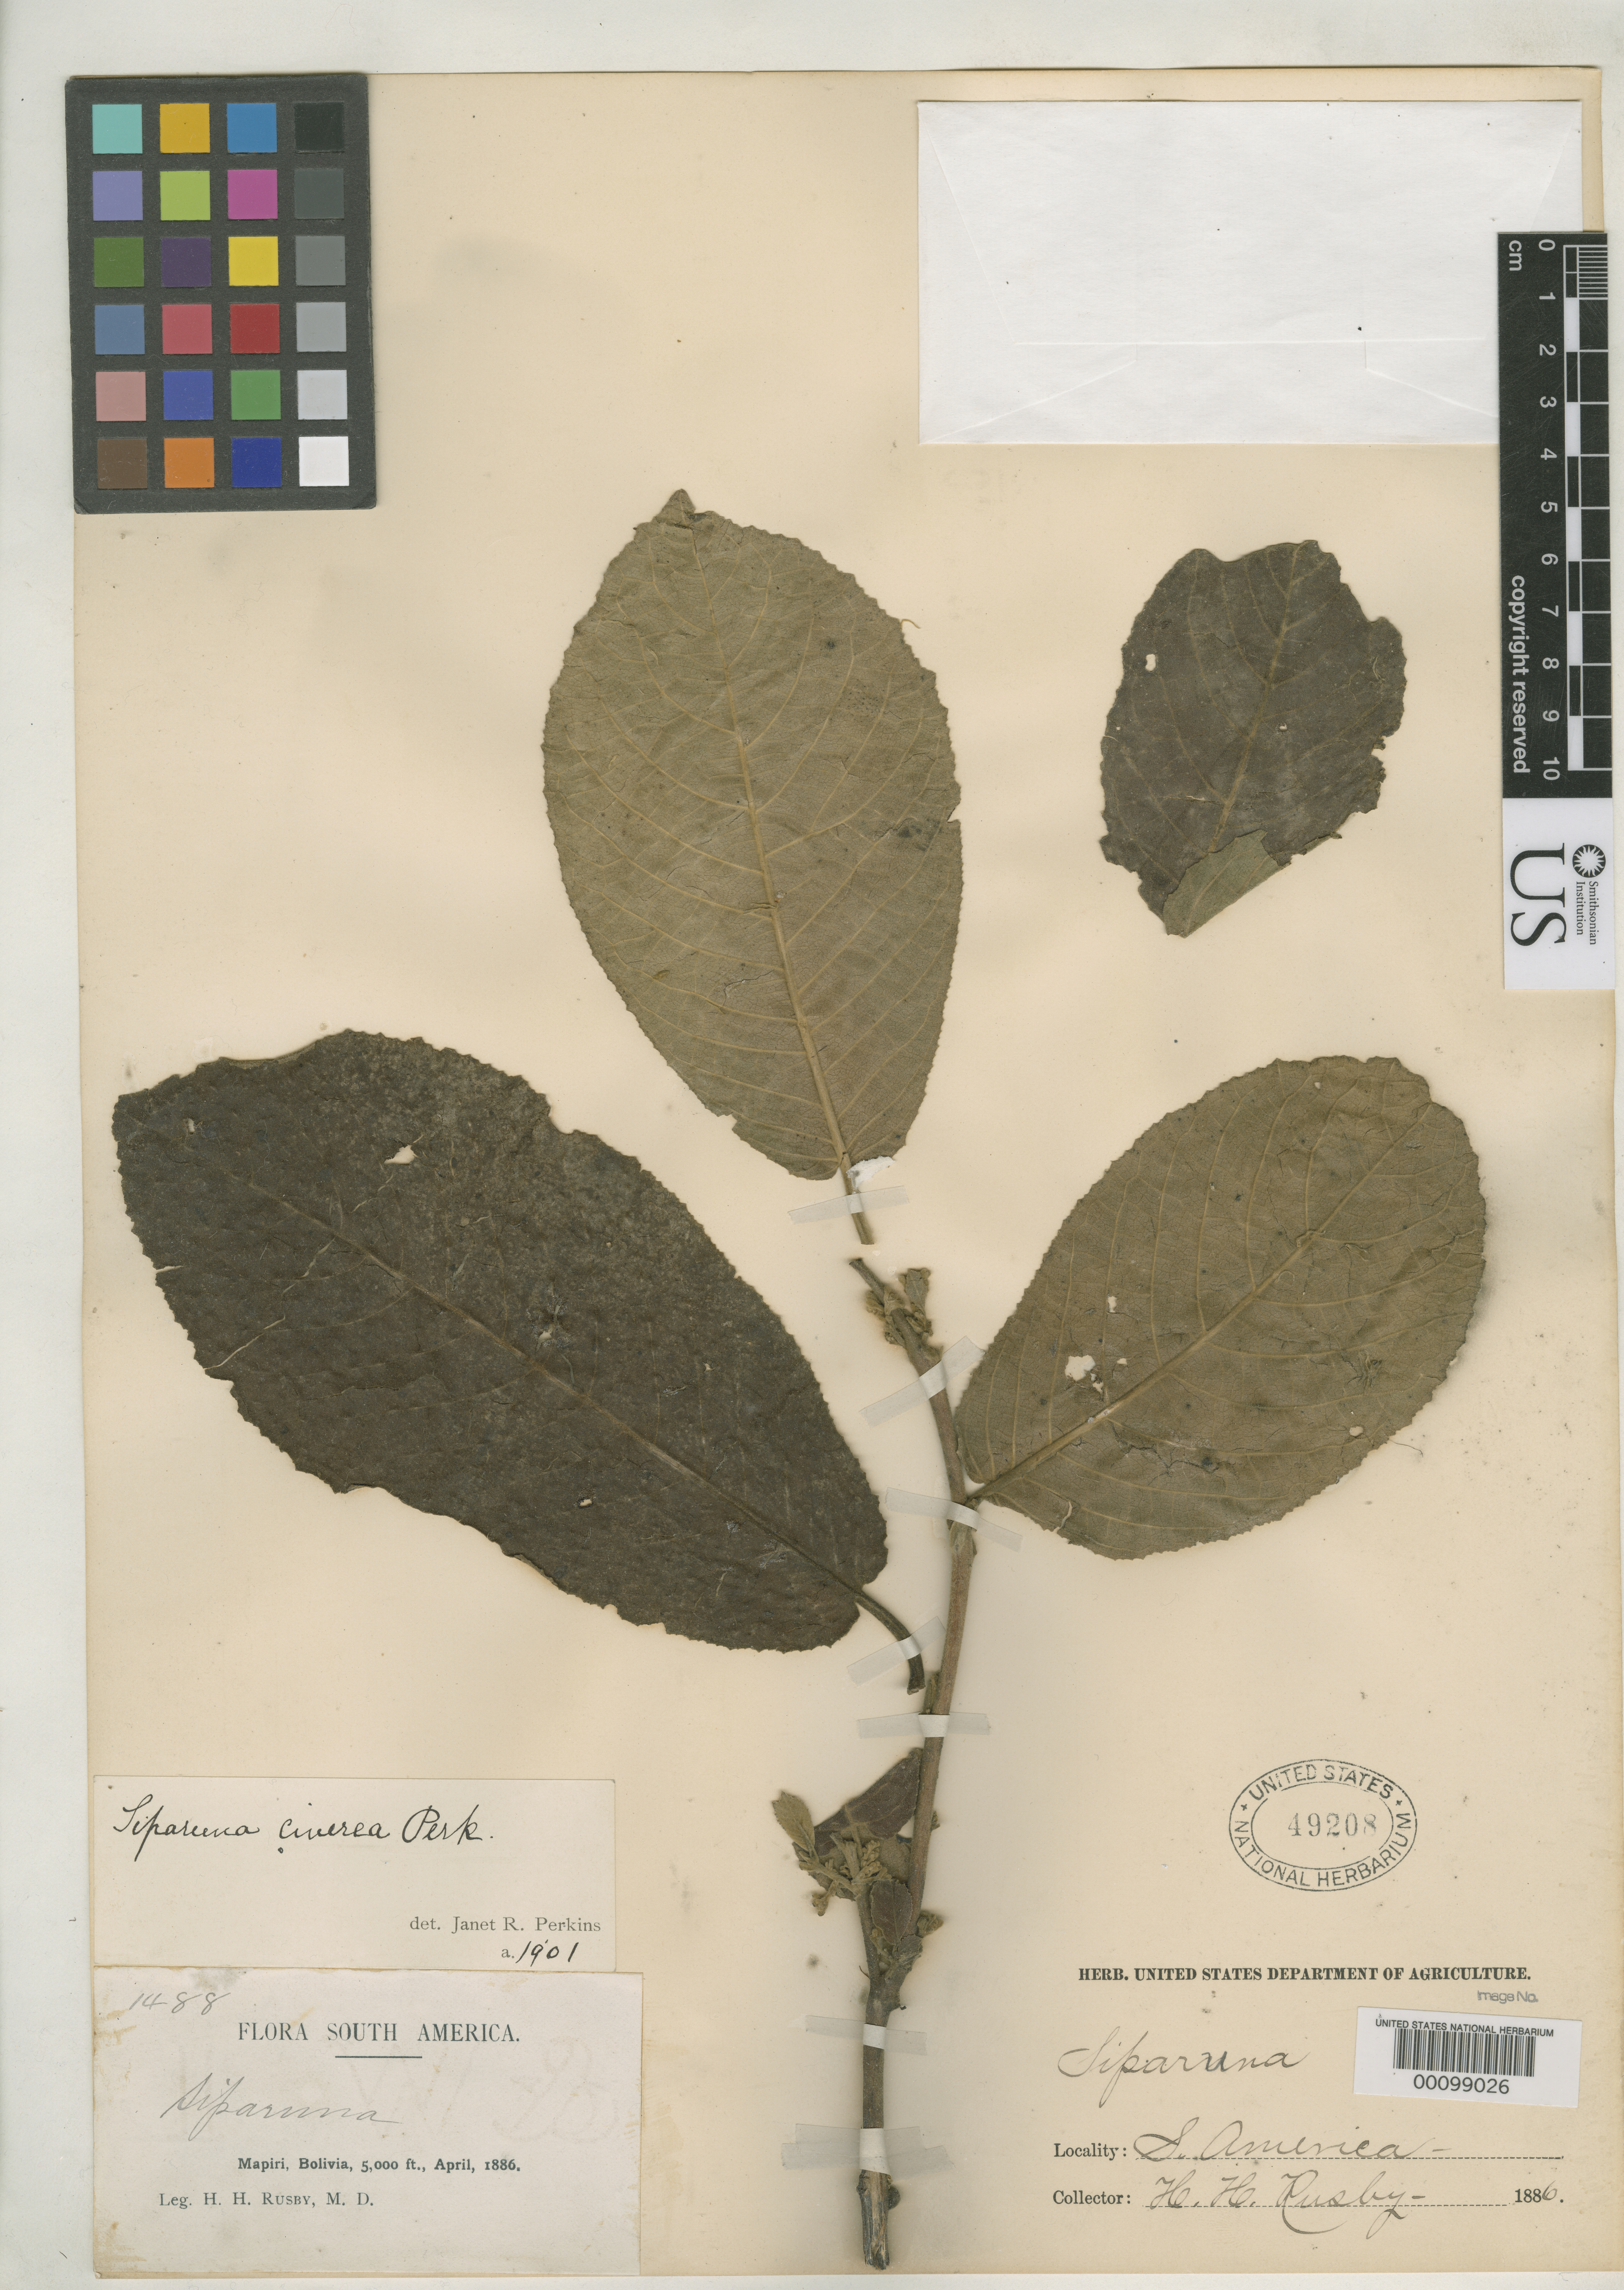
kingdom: Plantae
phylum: Tracheophyta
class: Magnoliopsida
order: Laurales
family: Siparunaceae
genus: Siparuna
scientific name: Siparuna cinerea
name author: Perkins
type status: Isotype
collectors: H. H. Rusby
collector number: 1488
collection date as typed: May, 1886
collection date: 1886-05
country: Bolivia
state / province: La Páz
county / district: Larecaja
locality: Mapiri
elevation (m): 1524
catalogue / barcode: US 49208